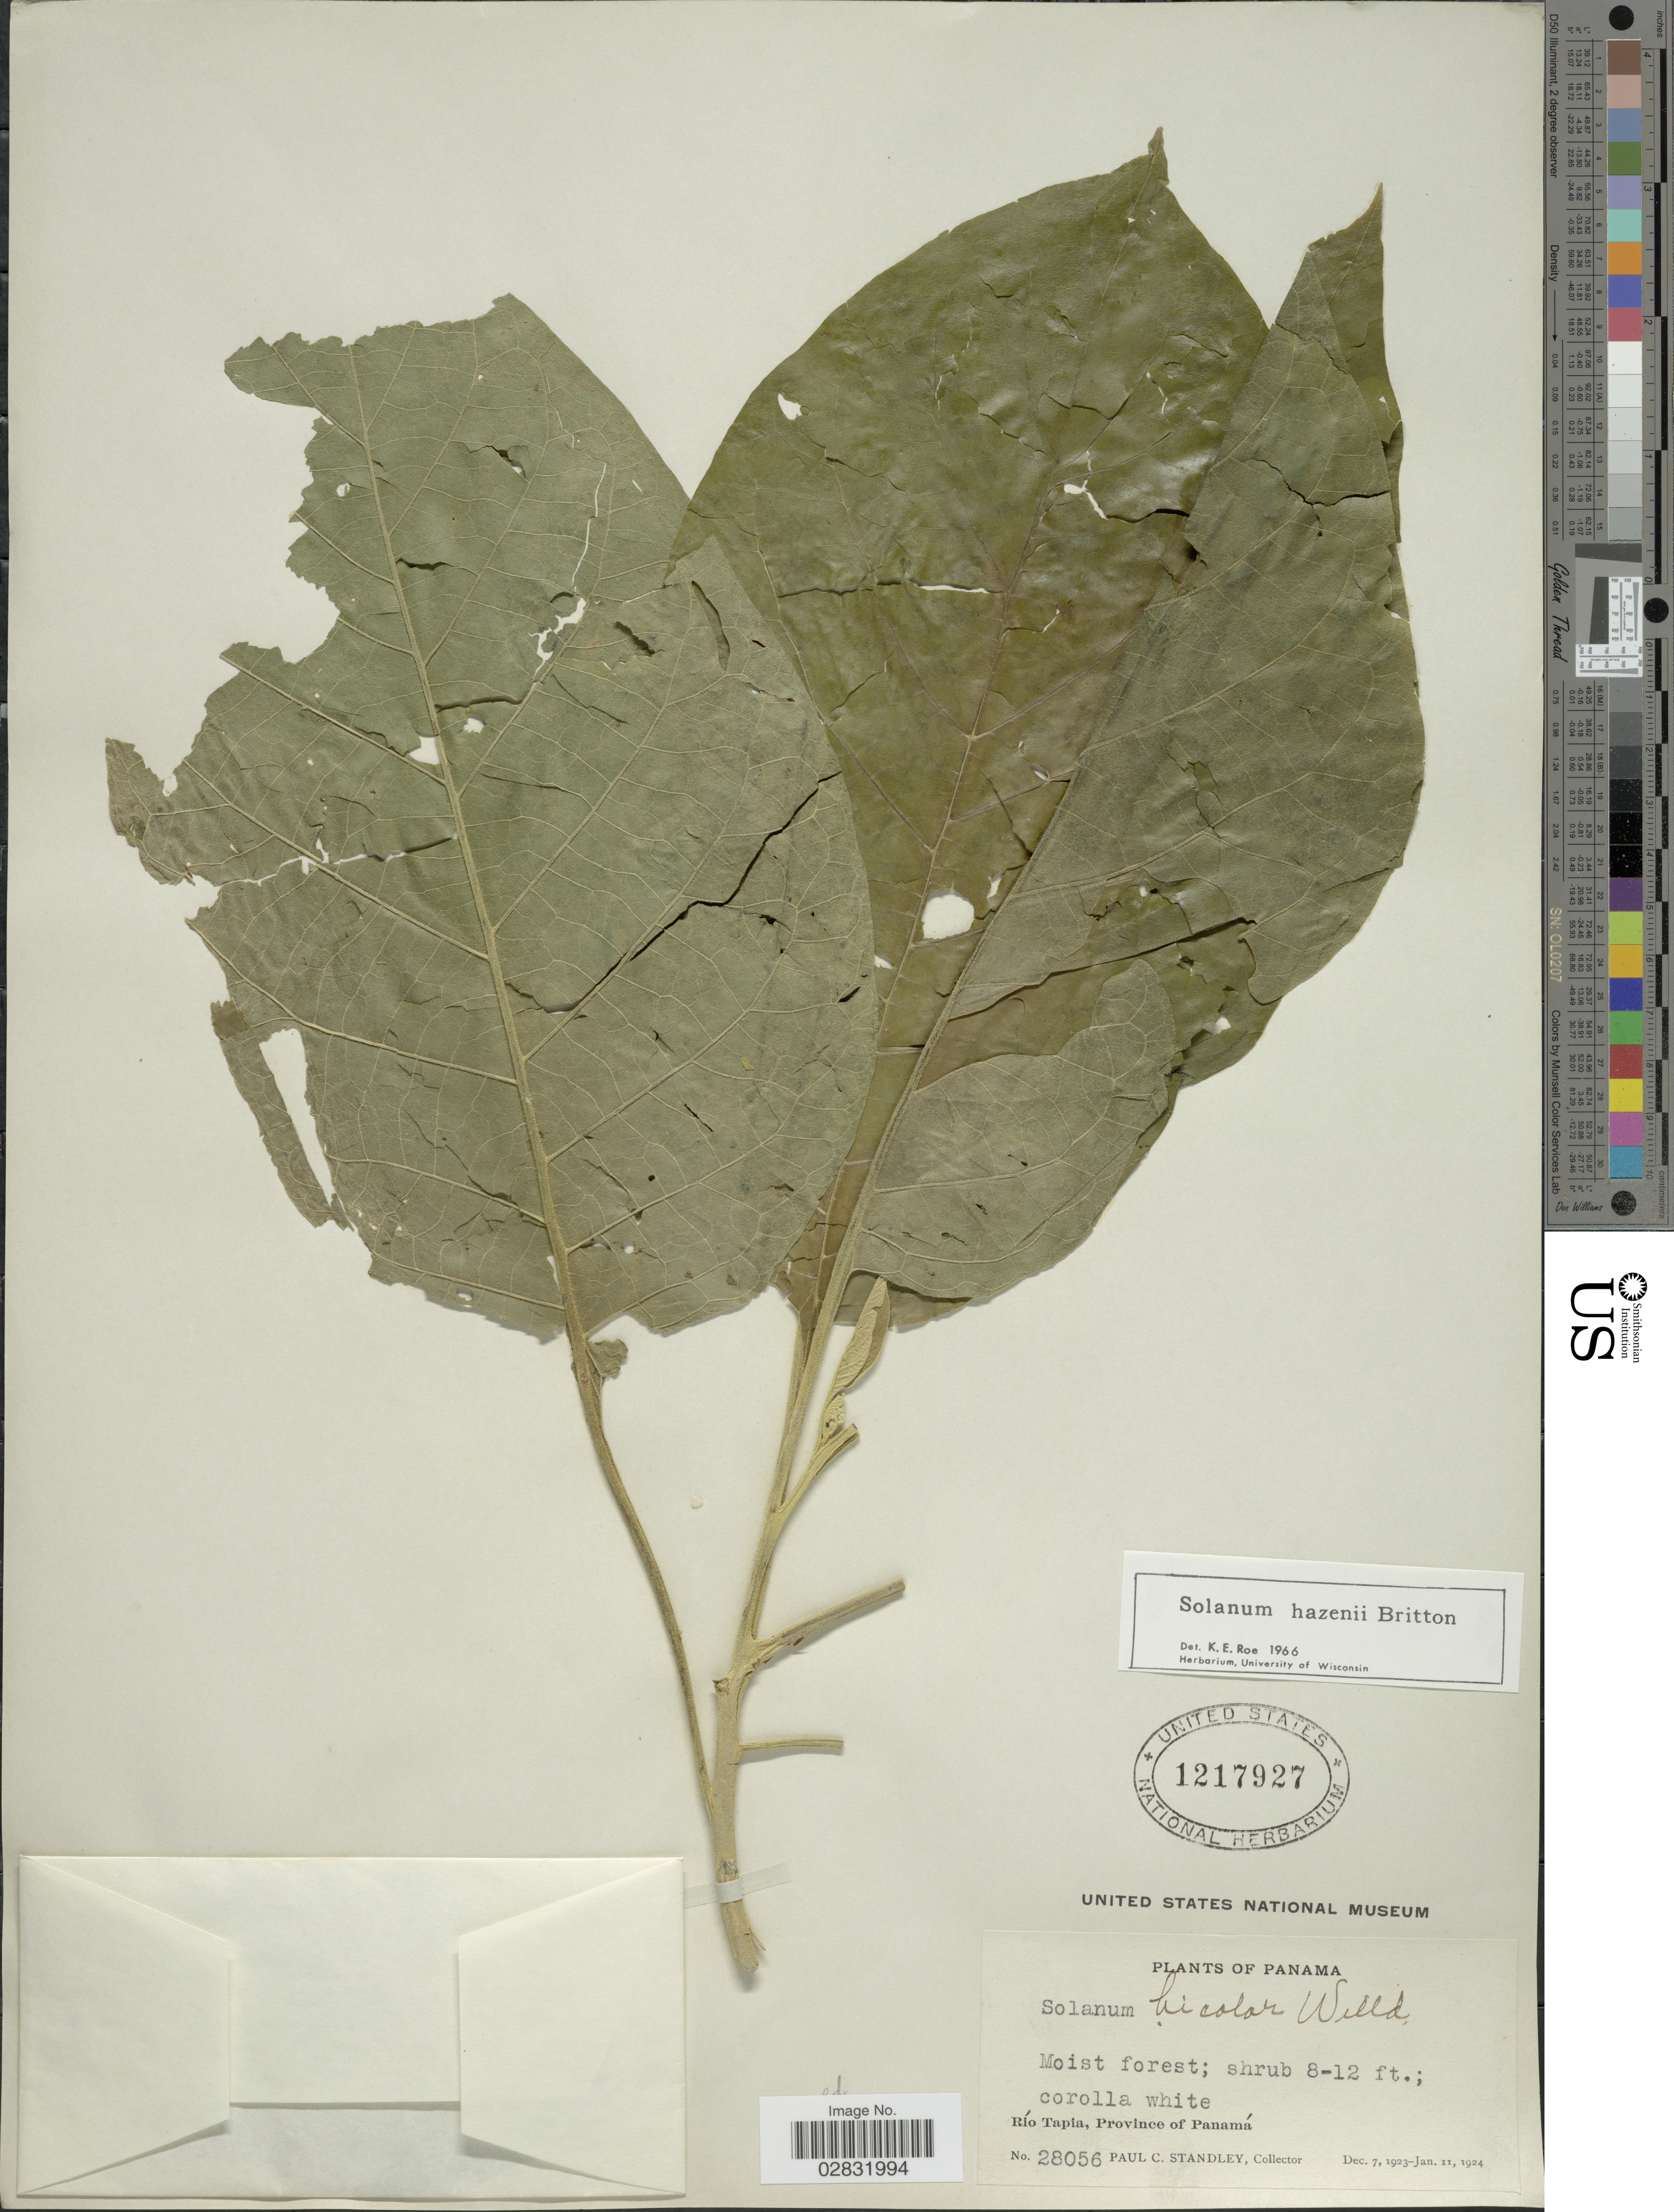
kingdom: Plantae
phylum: Tracheophyta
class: Magnoliopsida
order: Solanales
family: Solanaceae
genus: Solanum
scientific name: Solanum hazenii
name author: Britton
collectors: P. C. Standley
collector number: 28056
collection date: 1923-12-07/1924-01-11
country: Panama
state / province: Panamá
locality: Río Tapia, Province of Panamá.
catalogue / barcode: US 1217927